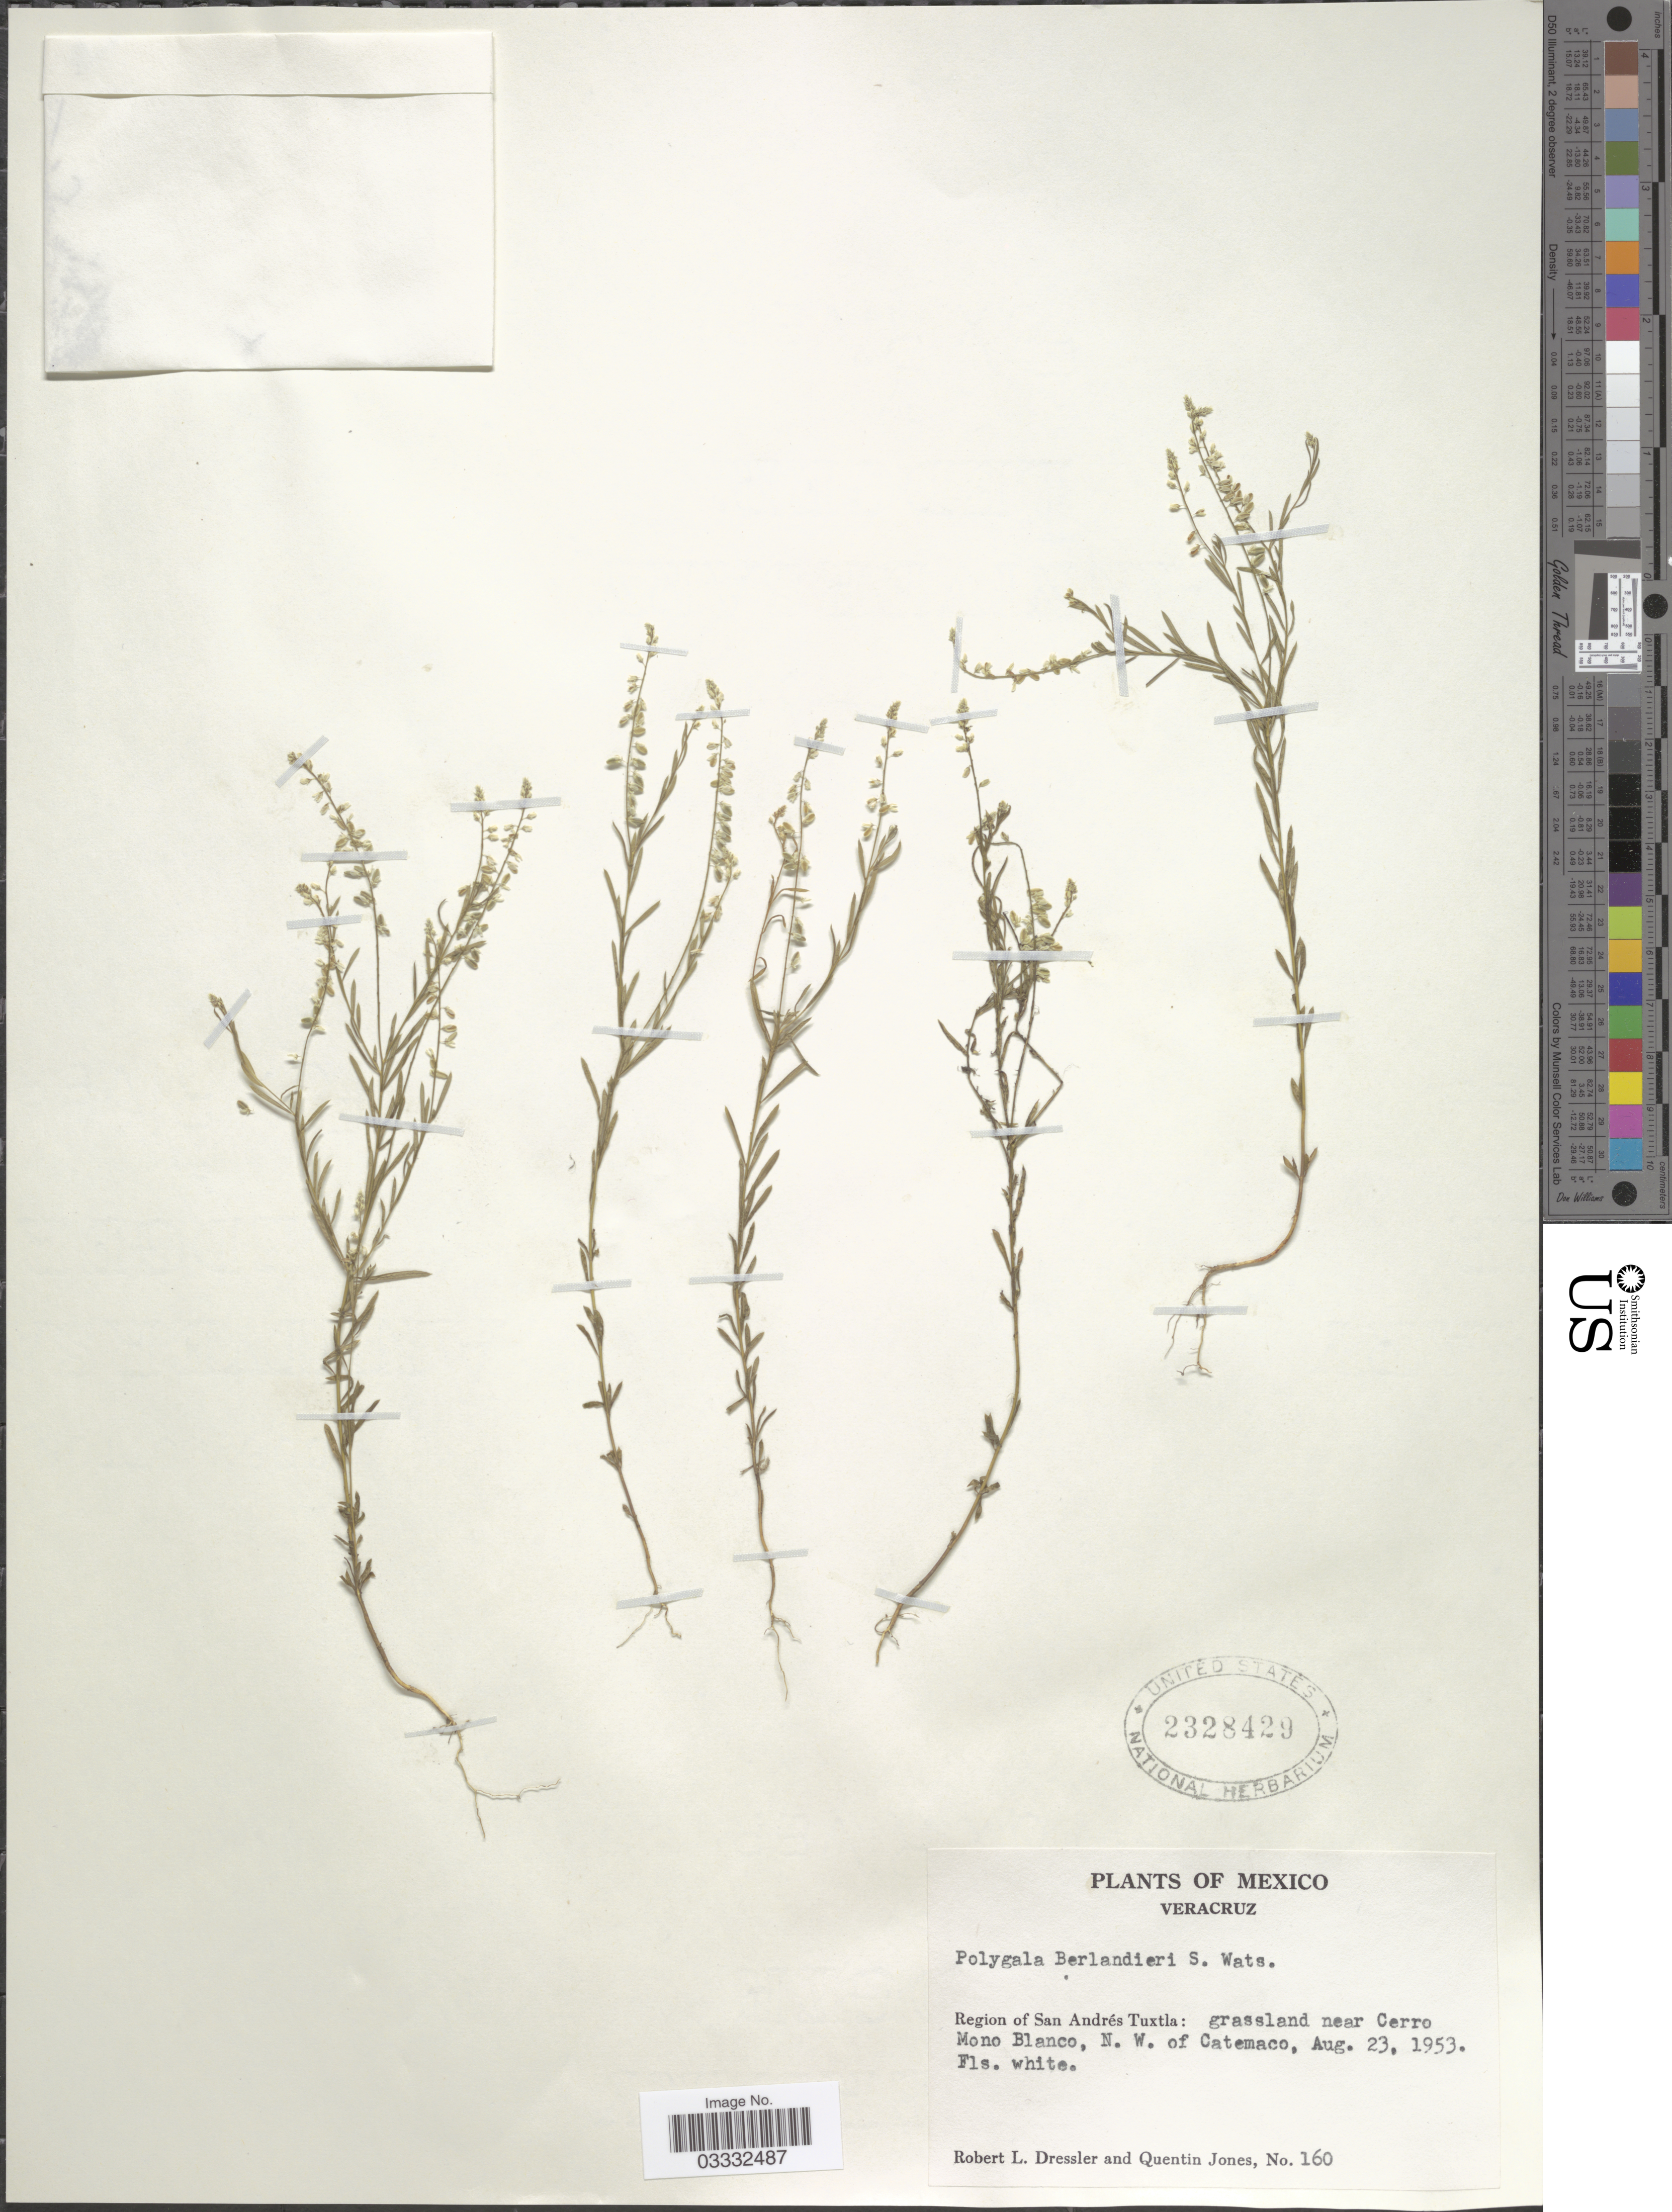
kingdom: Plantae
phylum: Tracheophyta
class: Magnoliopsida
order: Fabales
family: Polygalaceae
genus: Polygala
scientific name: Polygala berlandieri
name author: S. Watson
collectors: R. Dressler & Q. Jones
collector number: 160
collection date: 1953-08-23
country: Mexico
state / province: Veracruz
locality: Veracruz. Region of San Andrés Tuxtla: grassland near Cerro Mono Blanco, N. W. of Catemaco.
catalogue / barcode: US 2328429